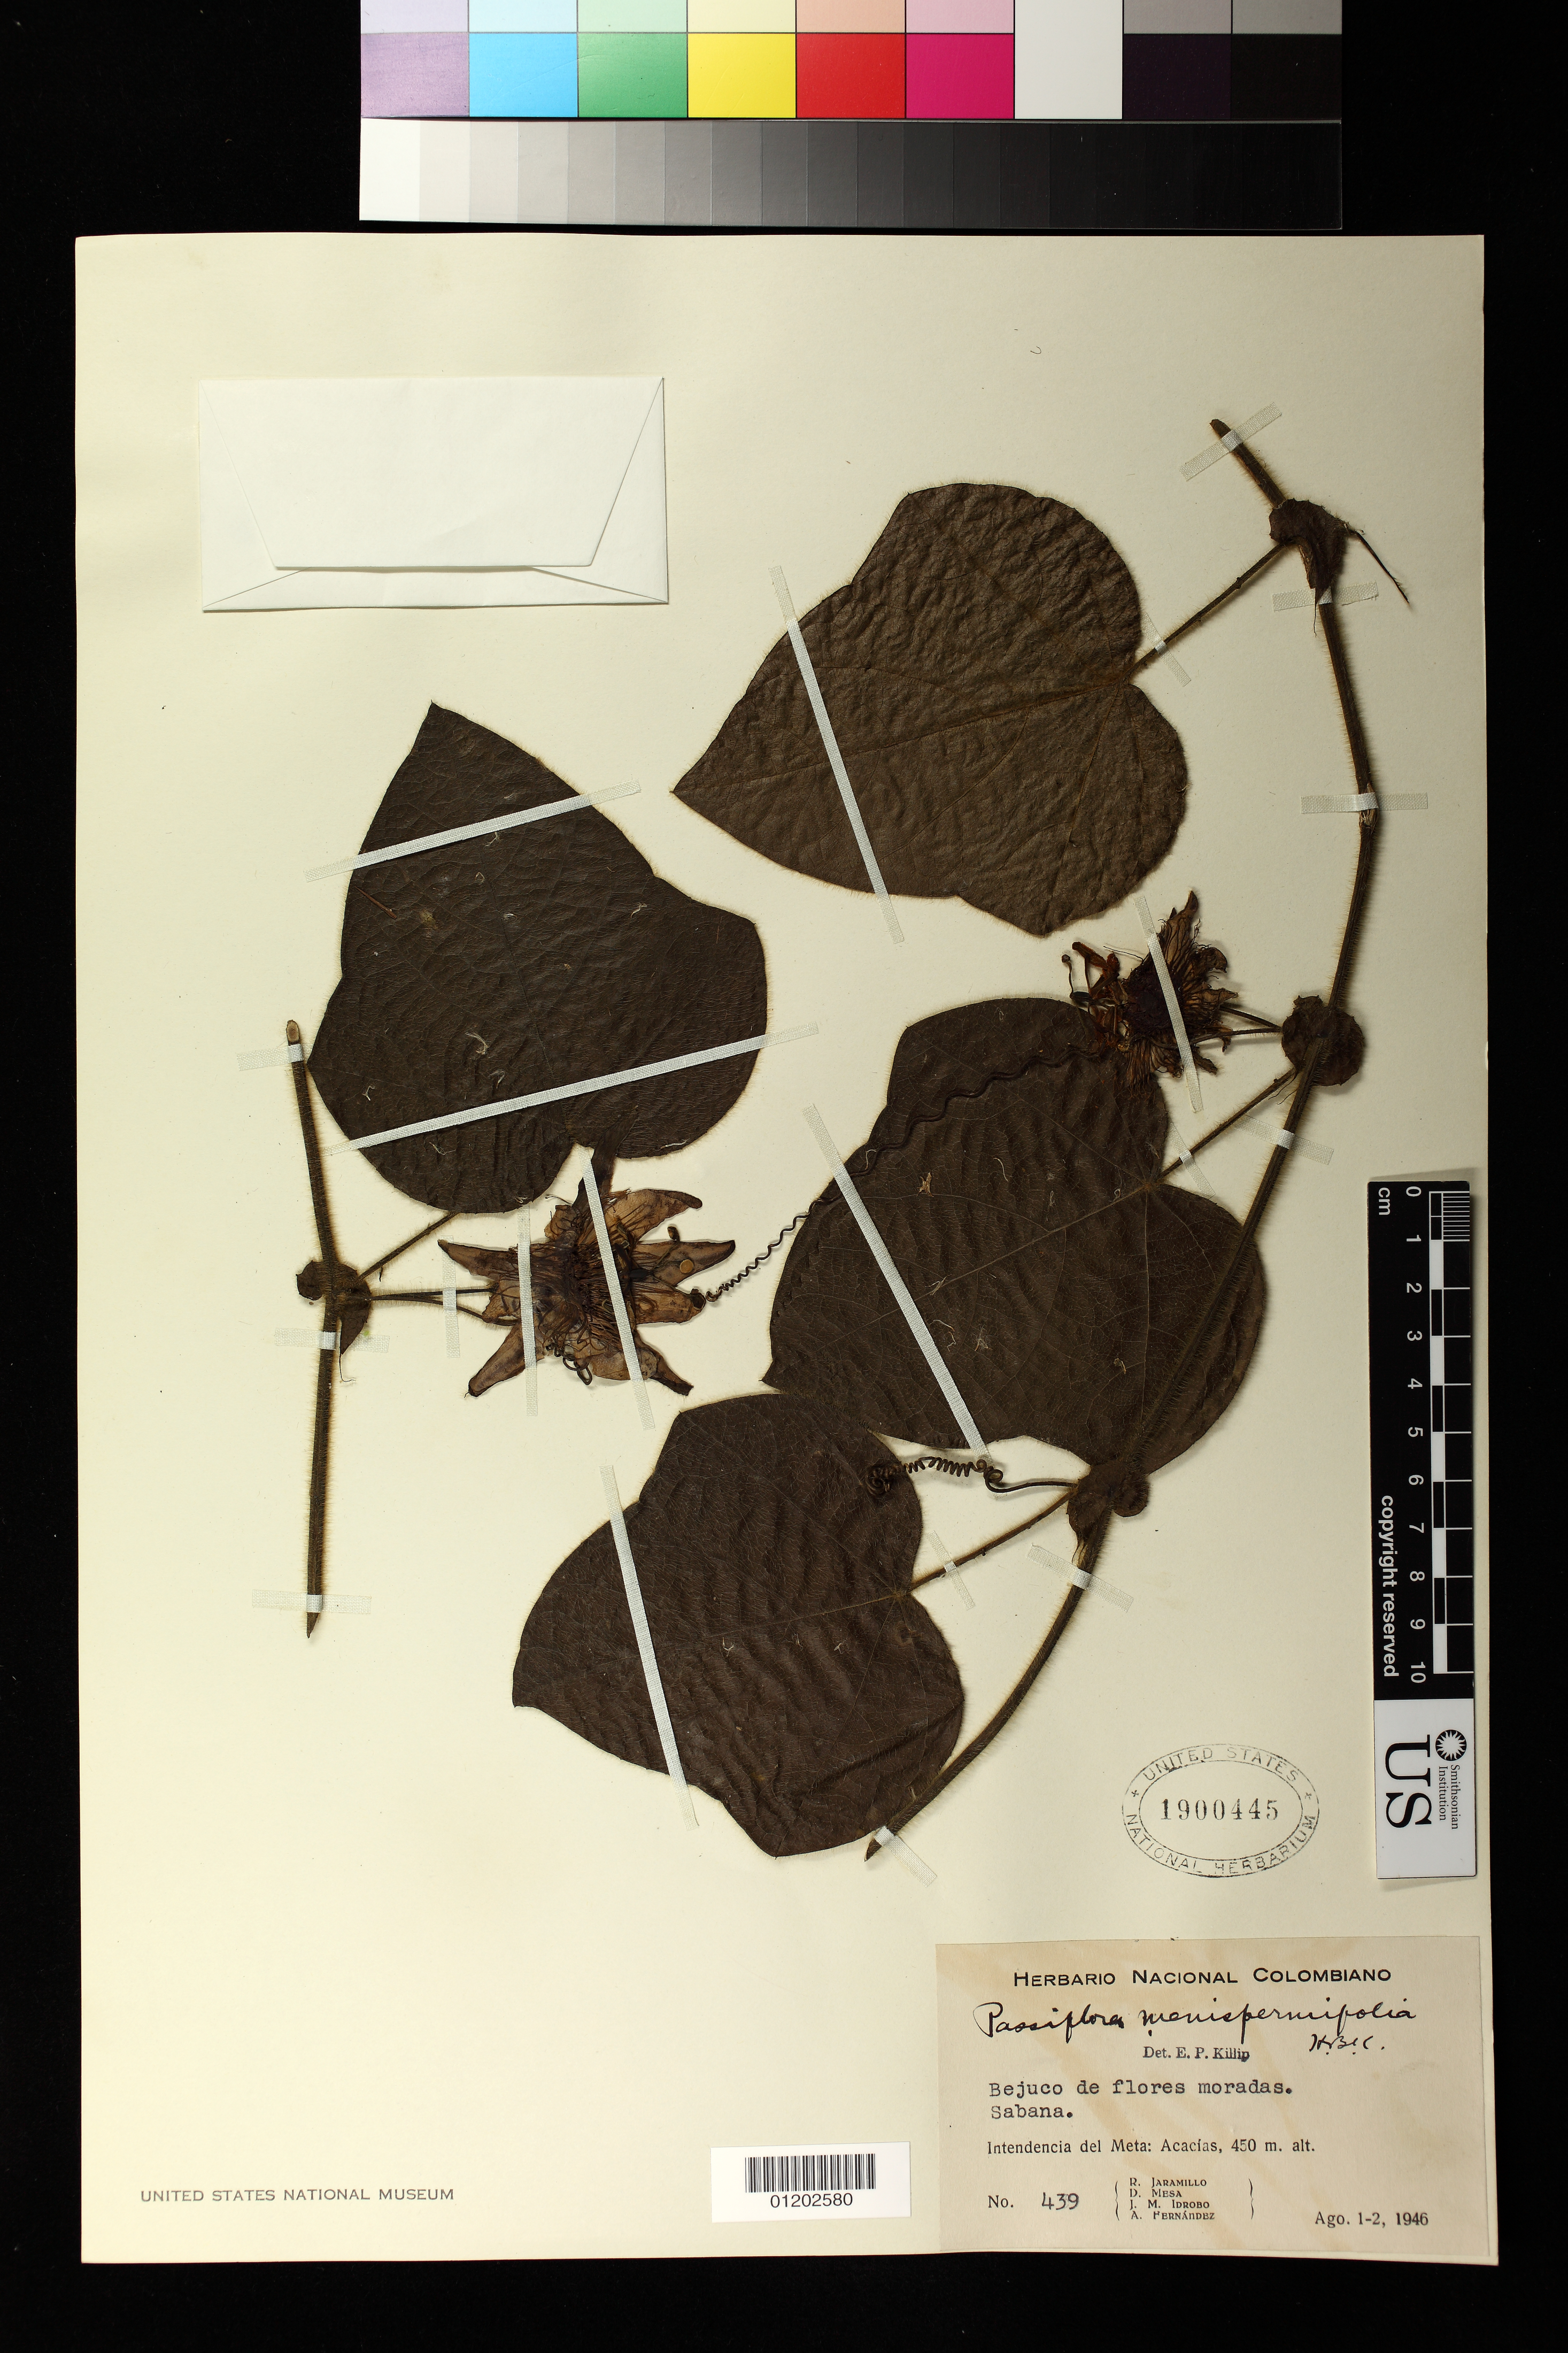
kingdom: Plantae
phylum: Tracheophyta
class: Magnoliopsida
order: Malpighiales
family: Passifloraceae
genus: Passiflora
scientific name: Passiflora menispermifolia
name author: Kunth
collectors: R. Jaramillo M., D. Mesa, J. M. Idrobo & A. Fernandez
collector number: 439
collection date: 1946-08-01/1946-08-02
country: Colombia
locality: Sabana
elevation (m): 450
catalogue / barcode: US 1900445